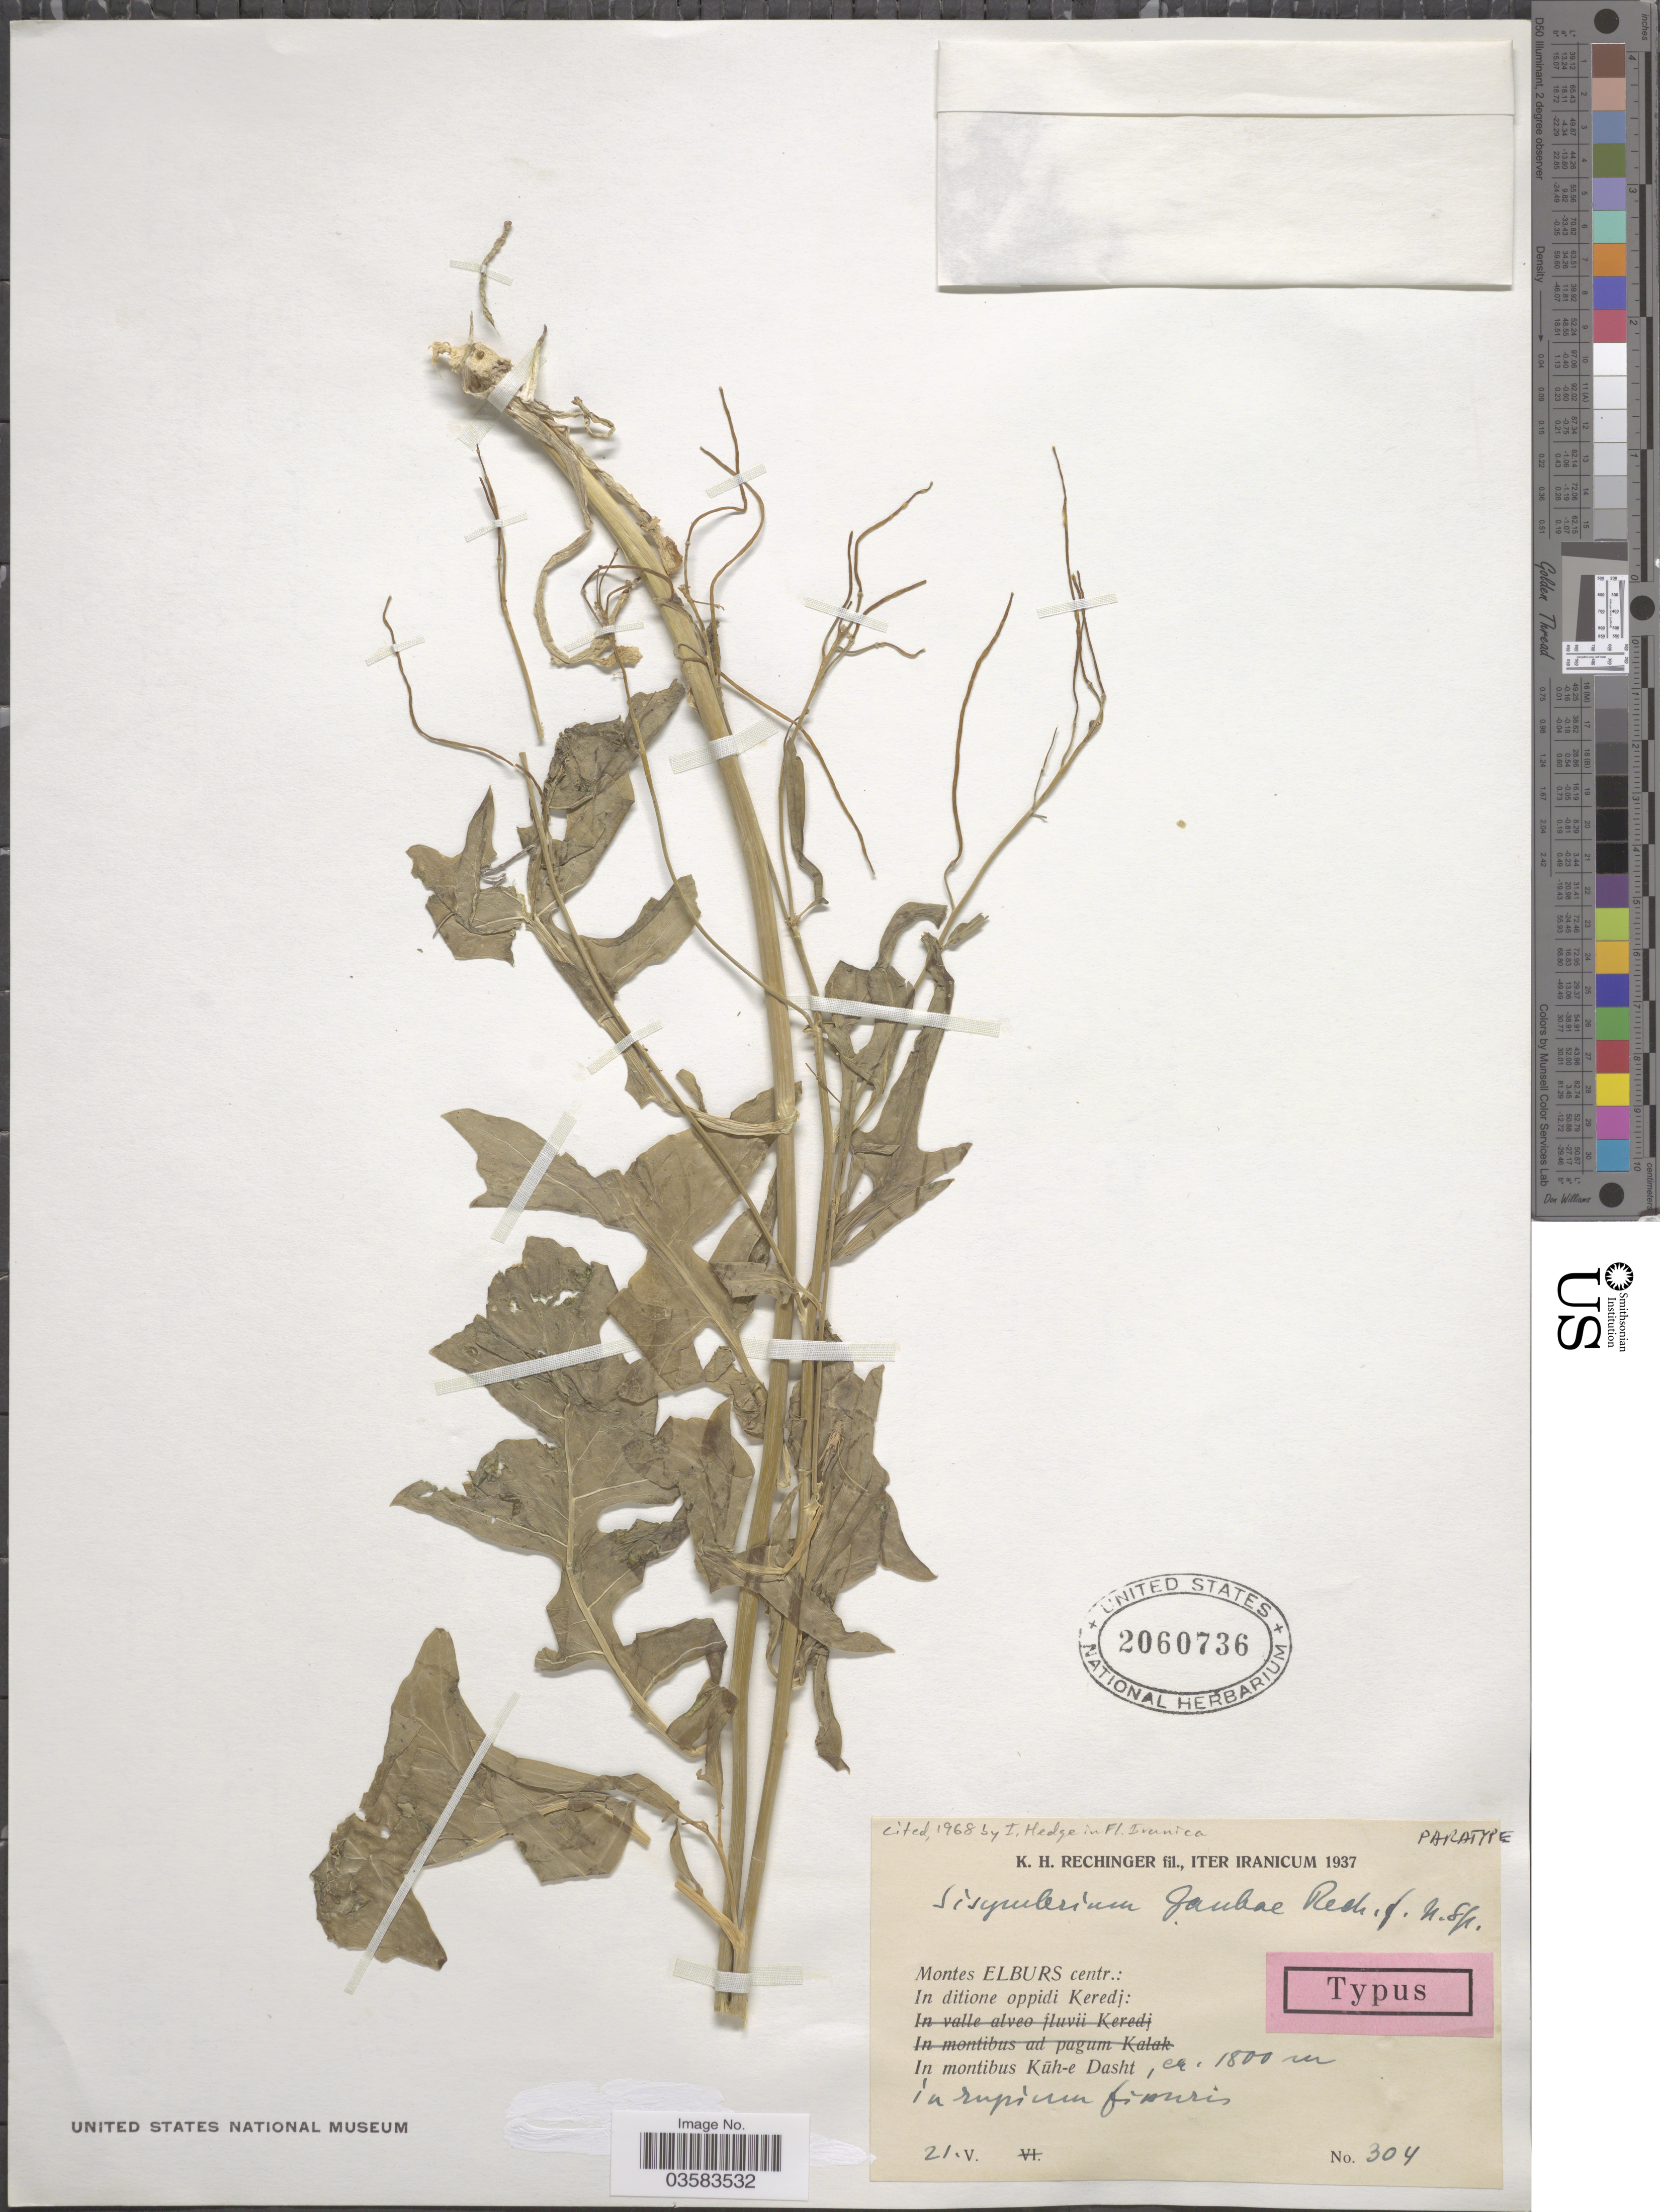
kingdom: Plantae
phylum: Tracheophyta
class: Magnoliopsida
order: Brassicales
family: Brassicaceae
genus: Sisymbrium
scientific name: Sisymbrium gaubae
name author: Rech. f.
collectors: K. H. Rechinger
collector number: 304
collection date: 1937-05-21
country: Iran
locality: Montes Elburs centr.: In ditione oppidi Keredj. In montibus Küh-e Dasht.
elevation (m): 1800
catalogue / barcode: US 2060736